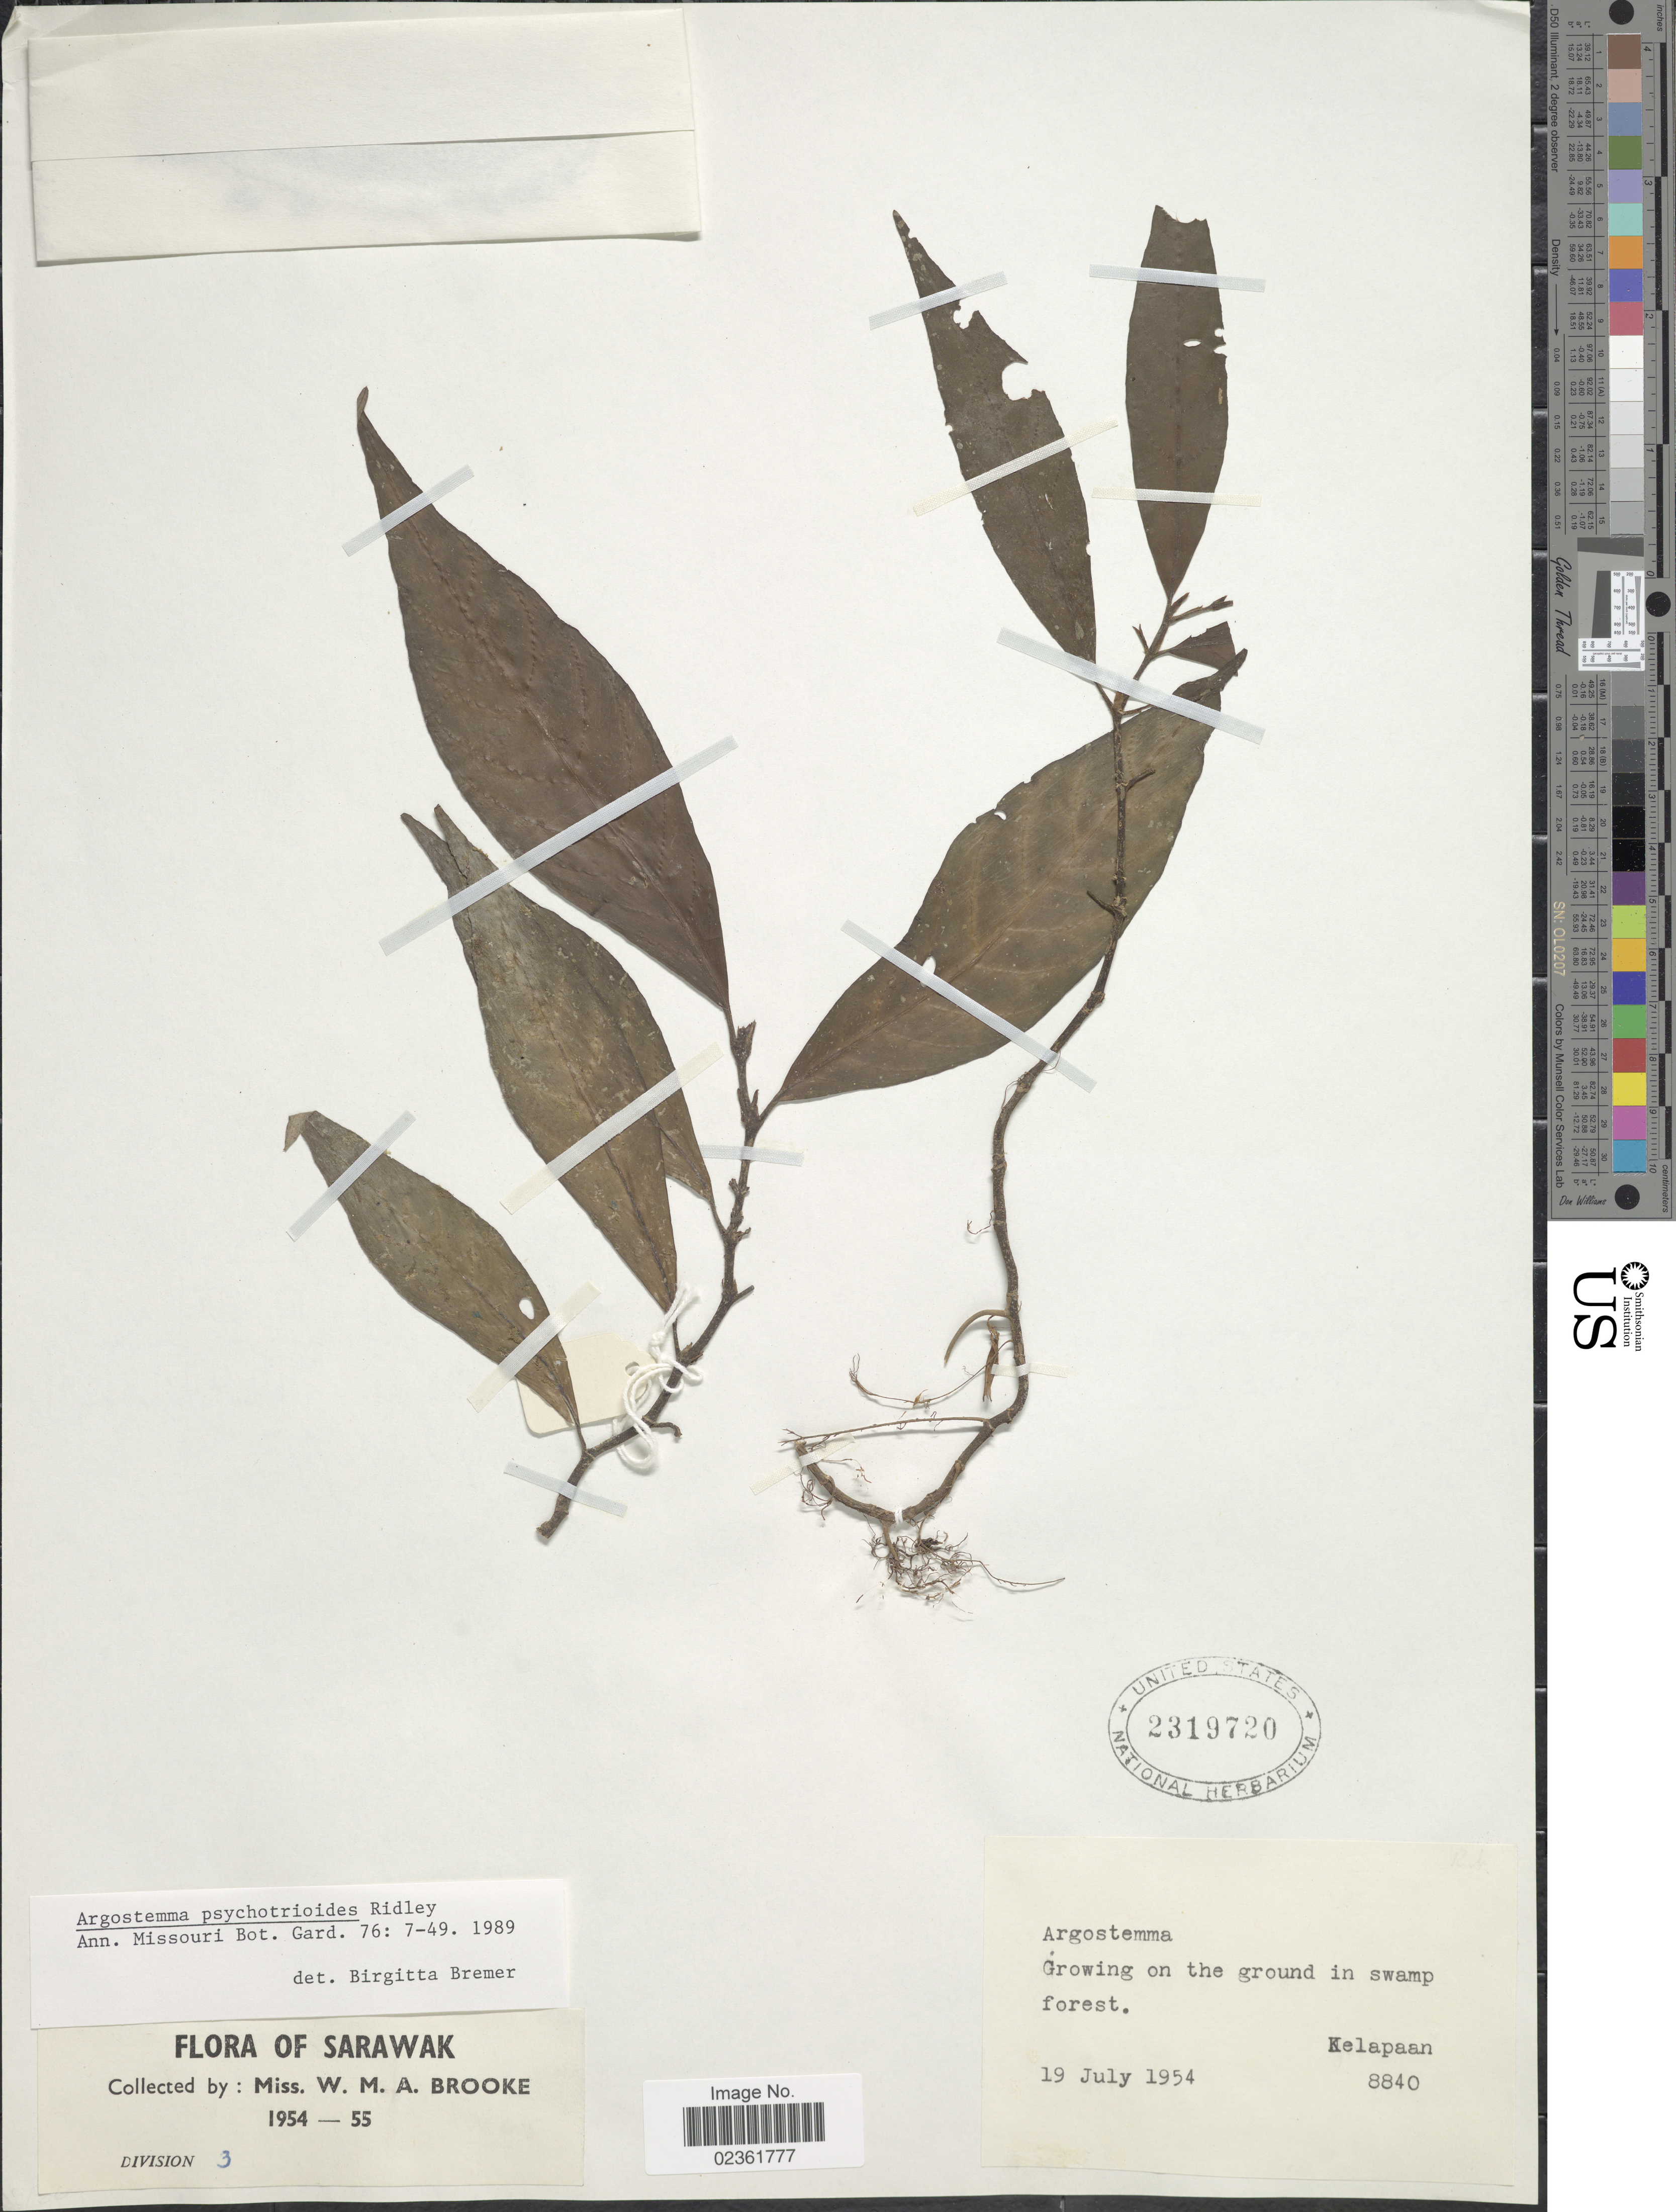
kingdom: Plantae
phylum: Tracheophyta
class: Magnoliopsida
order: Gentianales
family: Rubiaceae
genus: Argostemma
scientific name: Argostemma psychotrioides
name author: Ridl.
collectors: W. Brooke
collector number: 8840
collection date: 1954-07-19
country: Malaysia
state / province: Sarawak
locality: On the ground in swamp forest, Kelapaan.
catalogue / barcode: US 2319720